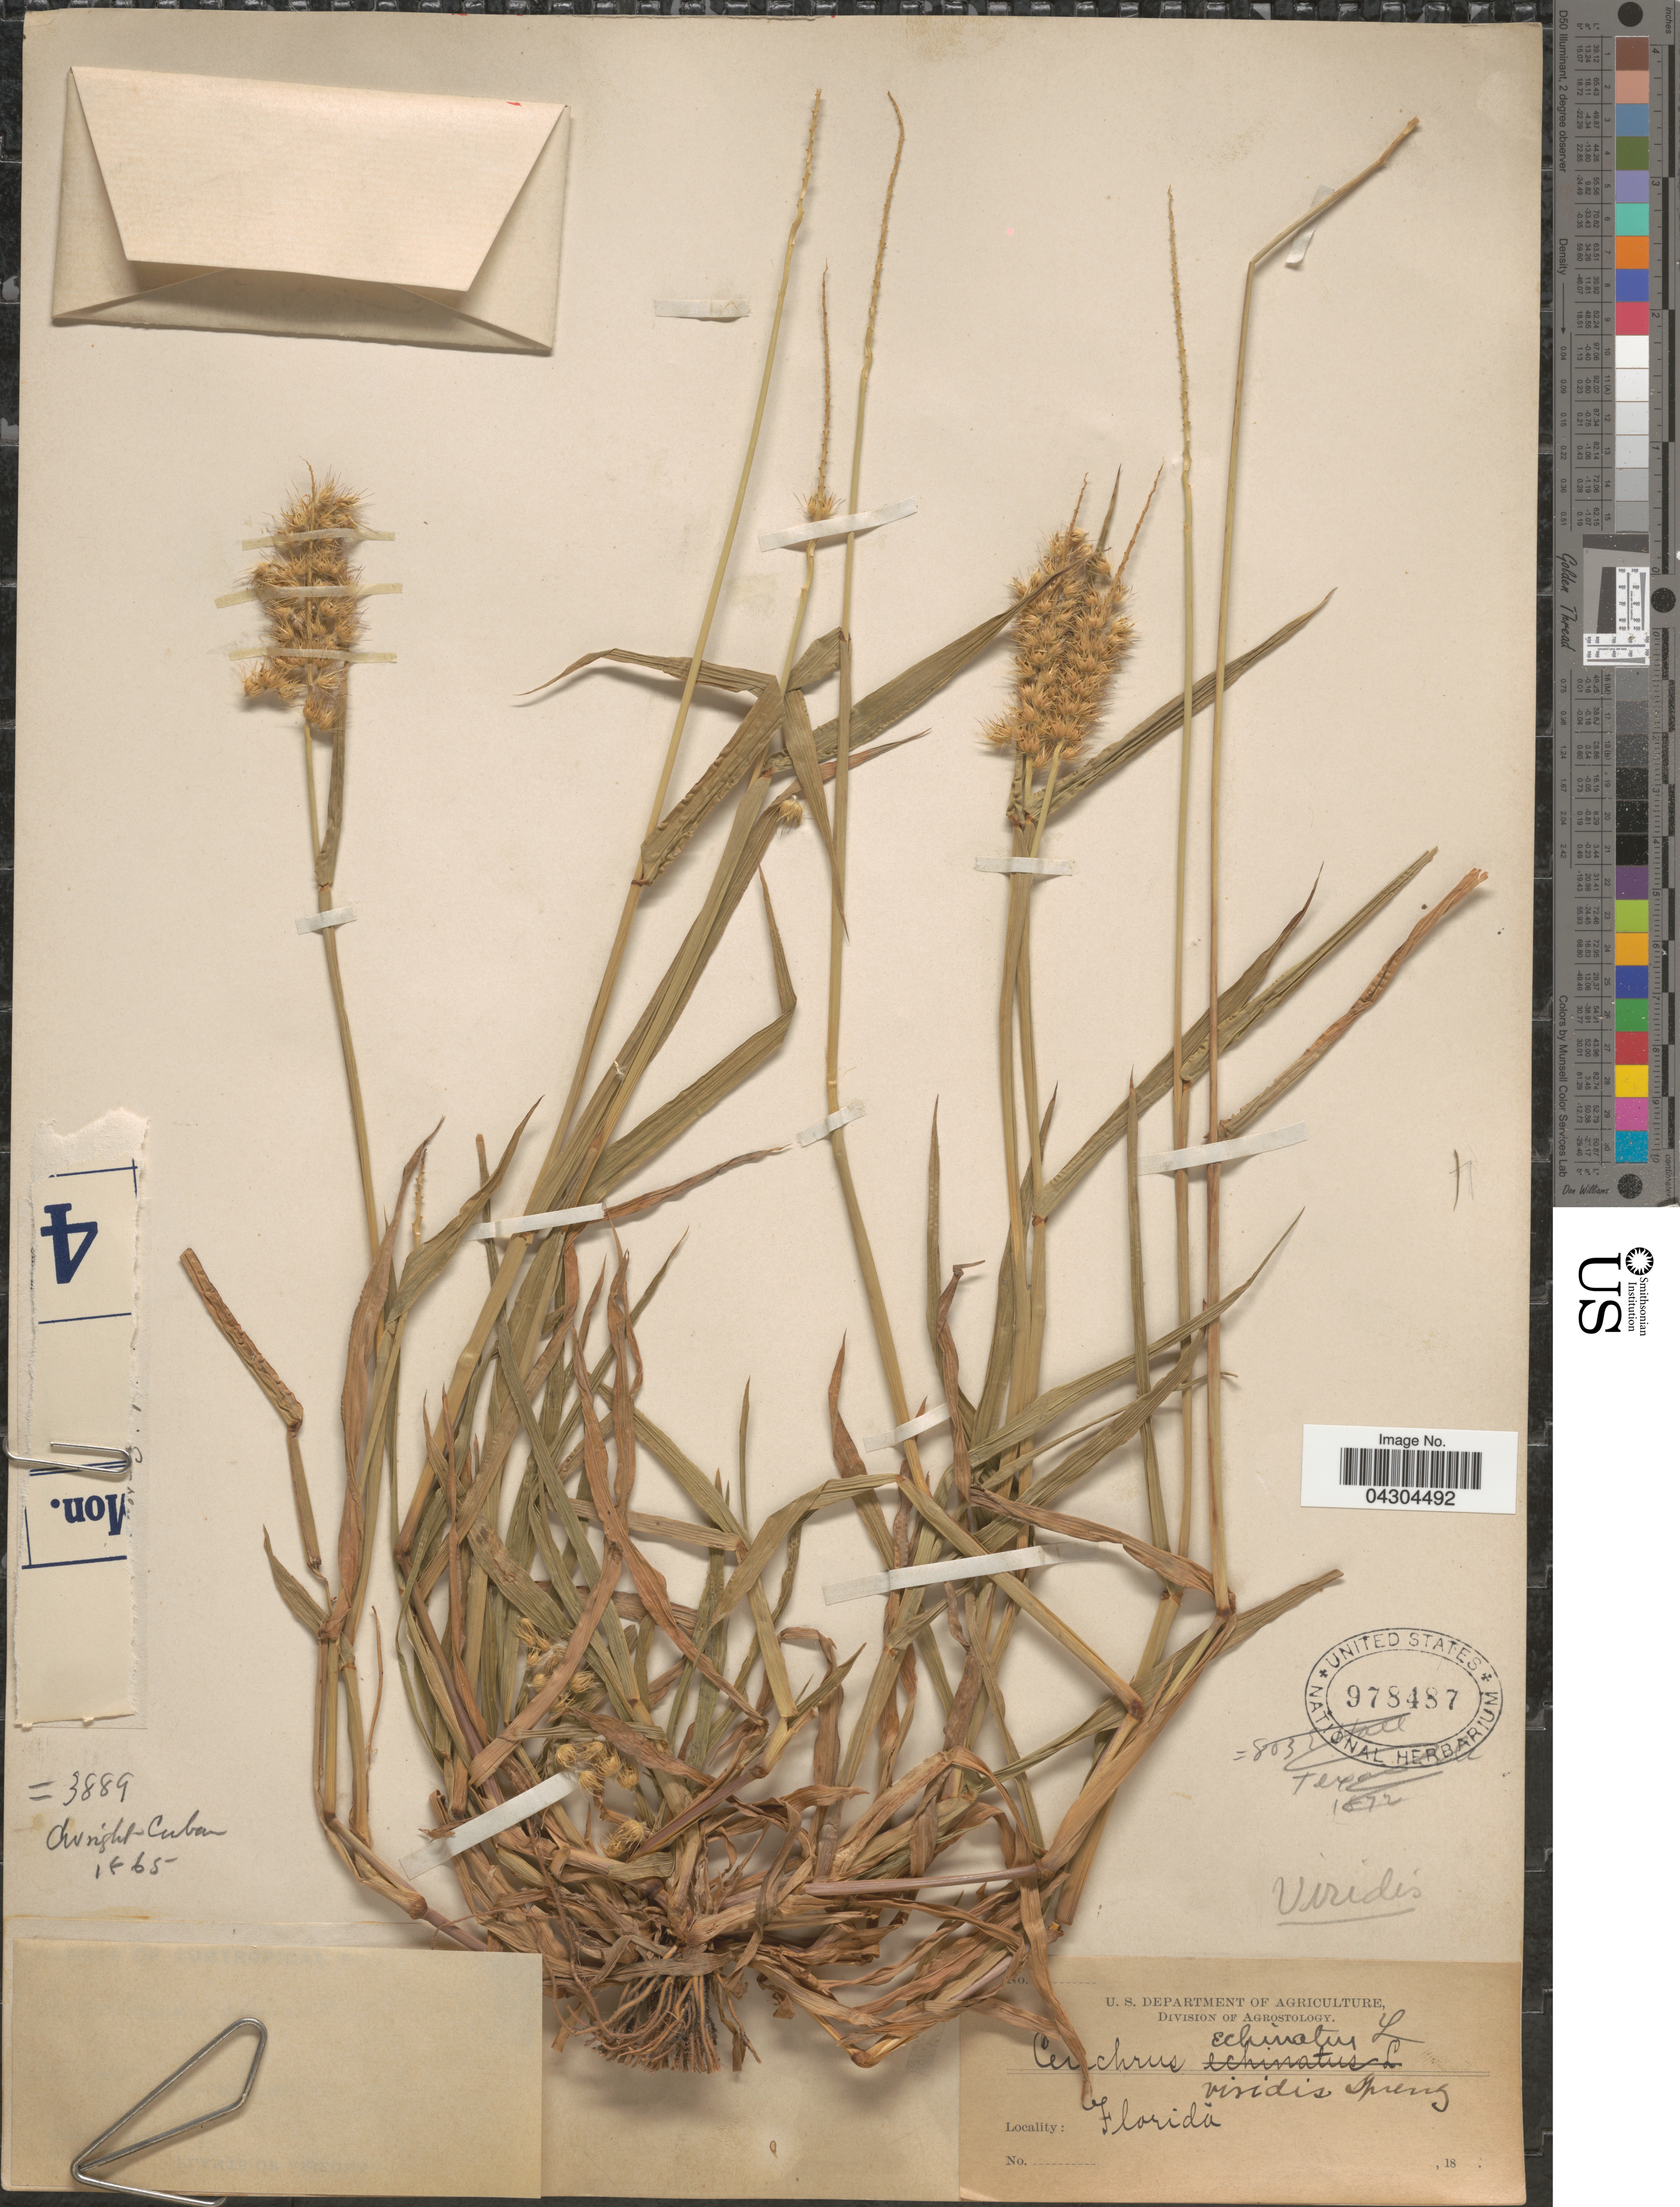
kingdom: Plantae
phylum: Tracheophyta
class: Liliopsida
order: Poales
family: Poaceae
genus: Cenchrus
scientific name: Cenchrus echinatus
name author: L.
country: United States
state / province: Florida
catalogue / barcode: US 978487